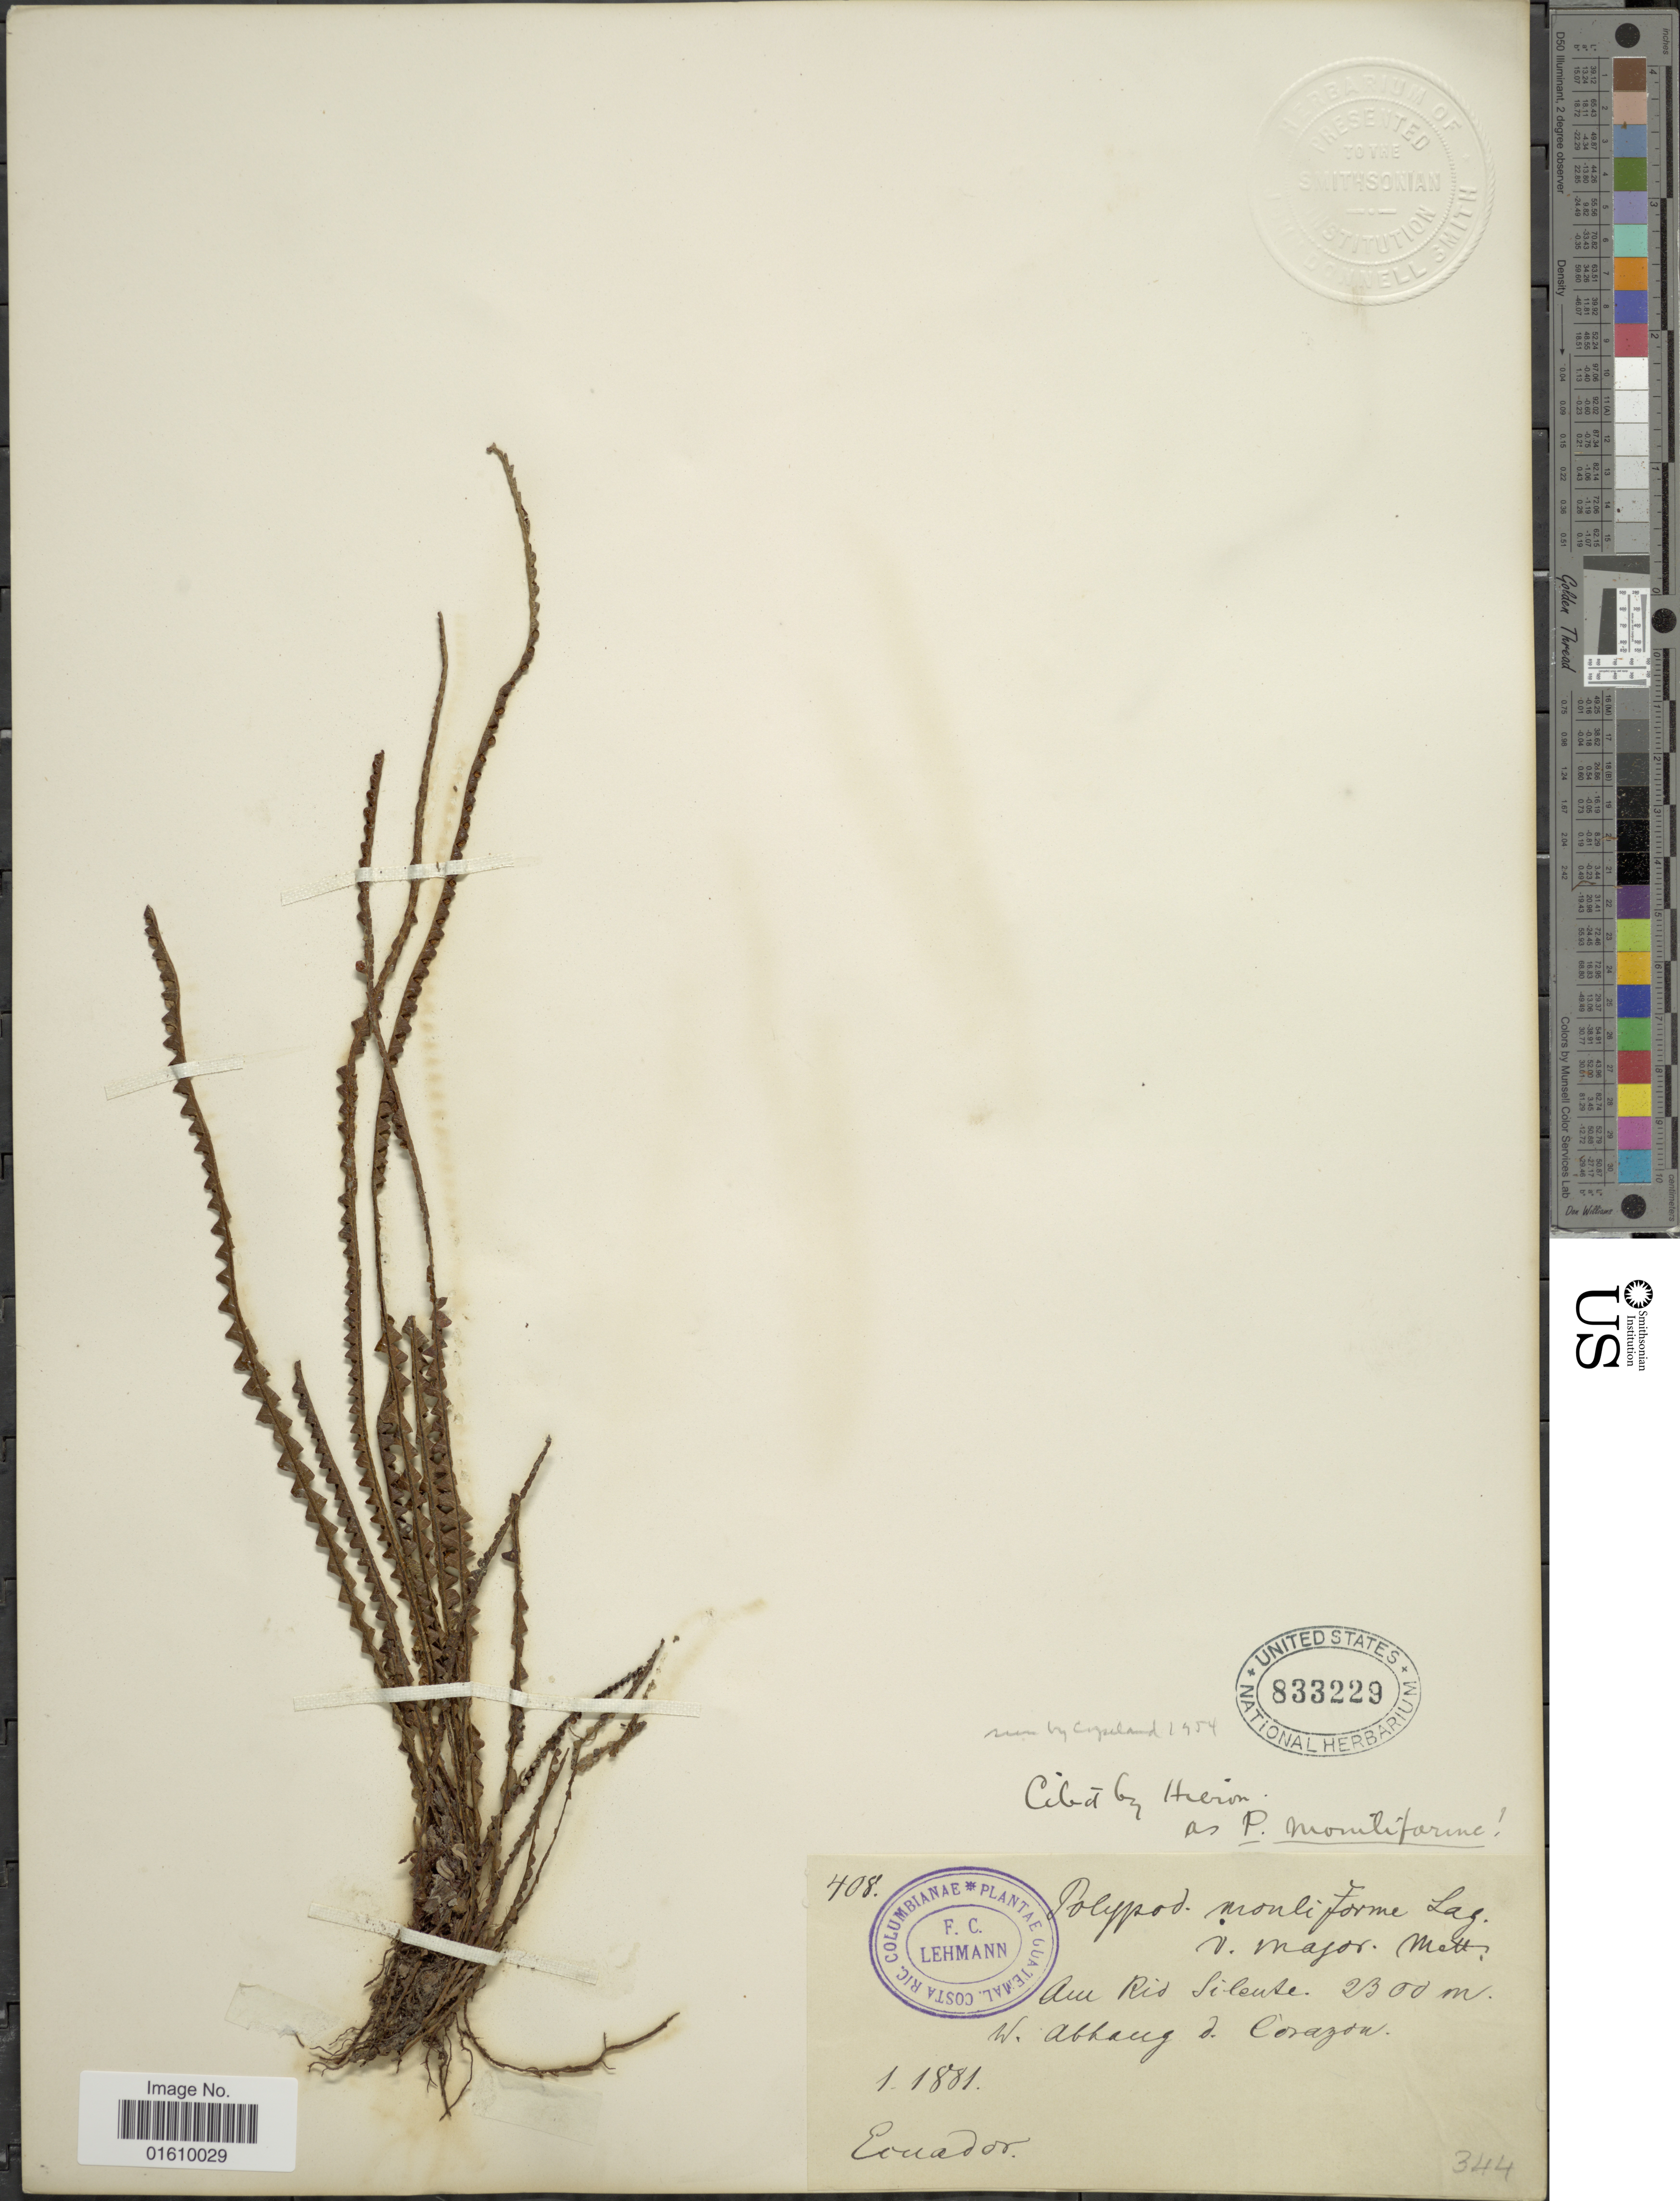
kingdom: Plantae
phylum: Tracheophyta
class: Polypodiopsida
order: Polypodiales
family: Polypodiaceae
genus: Melpomene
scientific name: Melpomene moniliformis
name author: (Lag. ex Sw.) A.R. Sm. & R.C. Moran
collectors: F. C. Lehmann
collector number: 408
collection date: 1881-01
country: Ecuador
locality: Rio Sileute, Corazón.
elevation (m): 2300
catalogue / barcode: US 833229